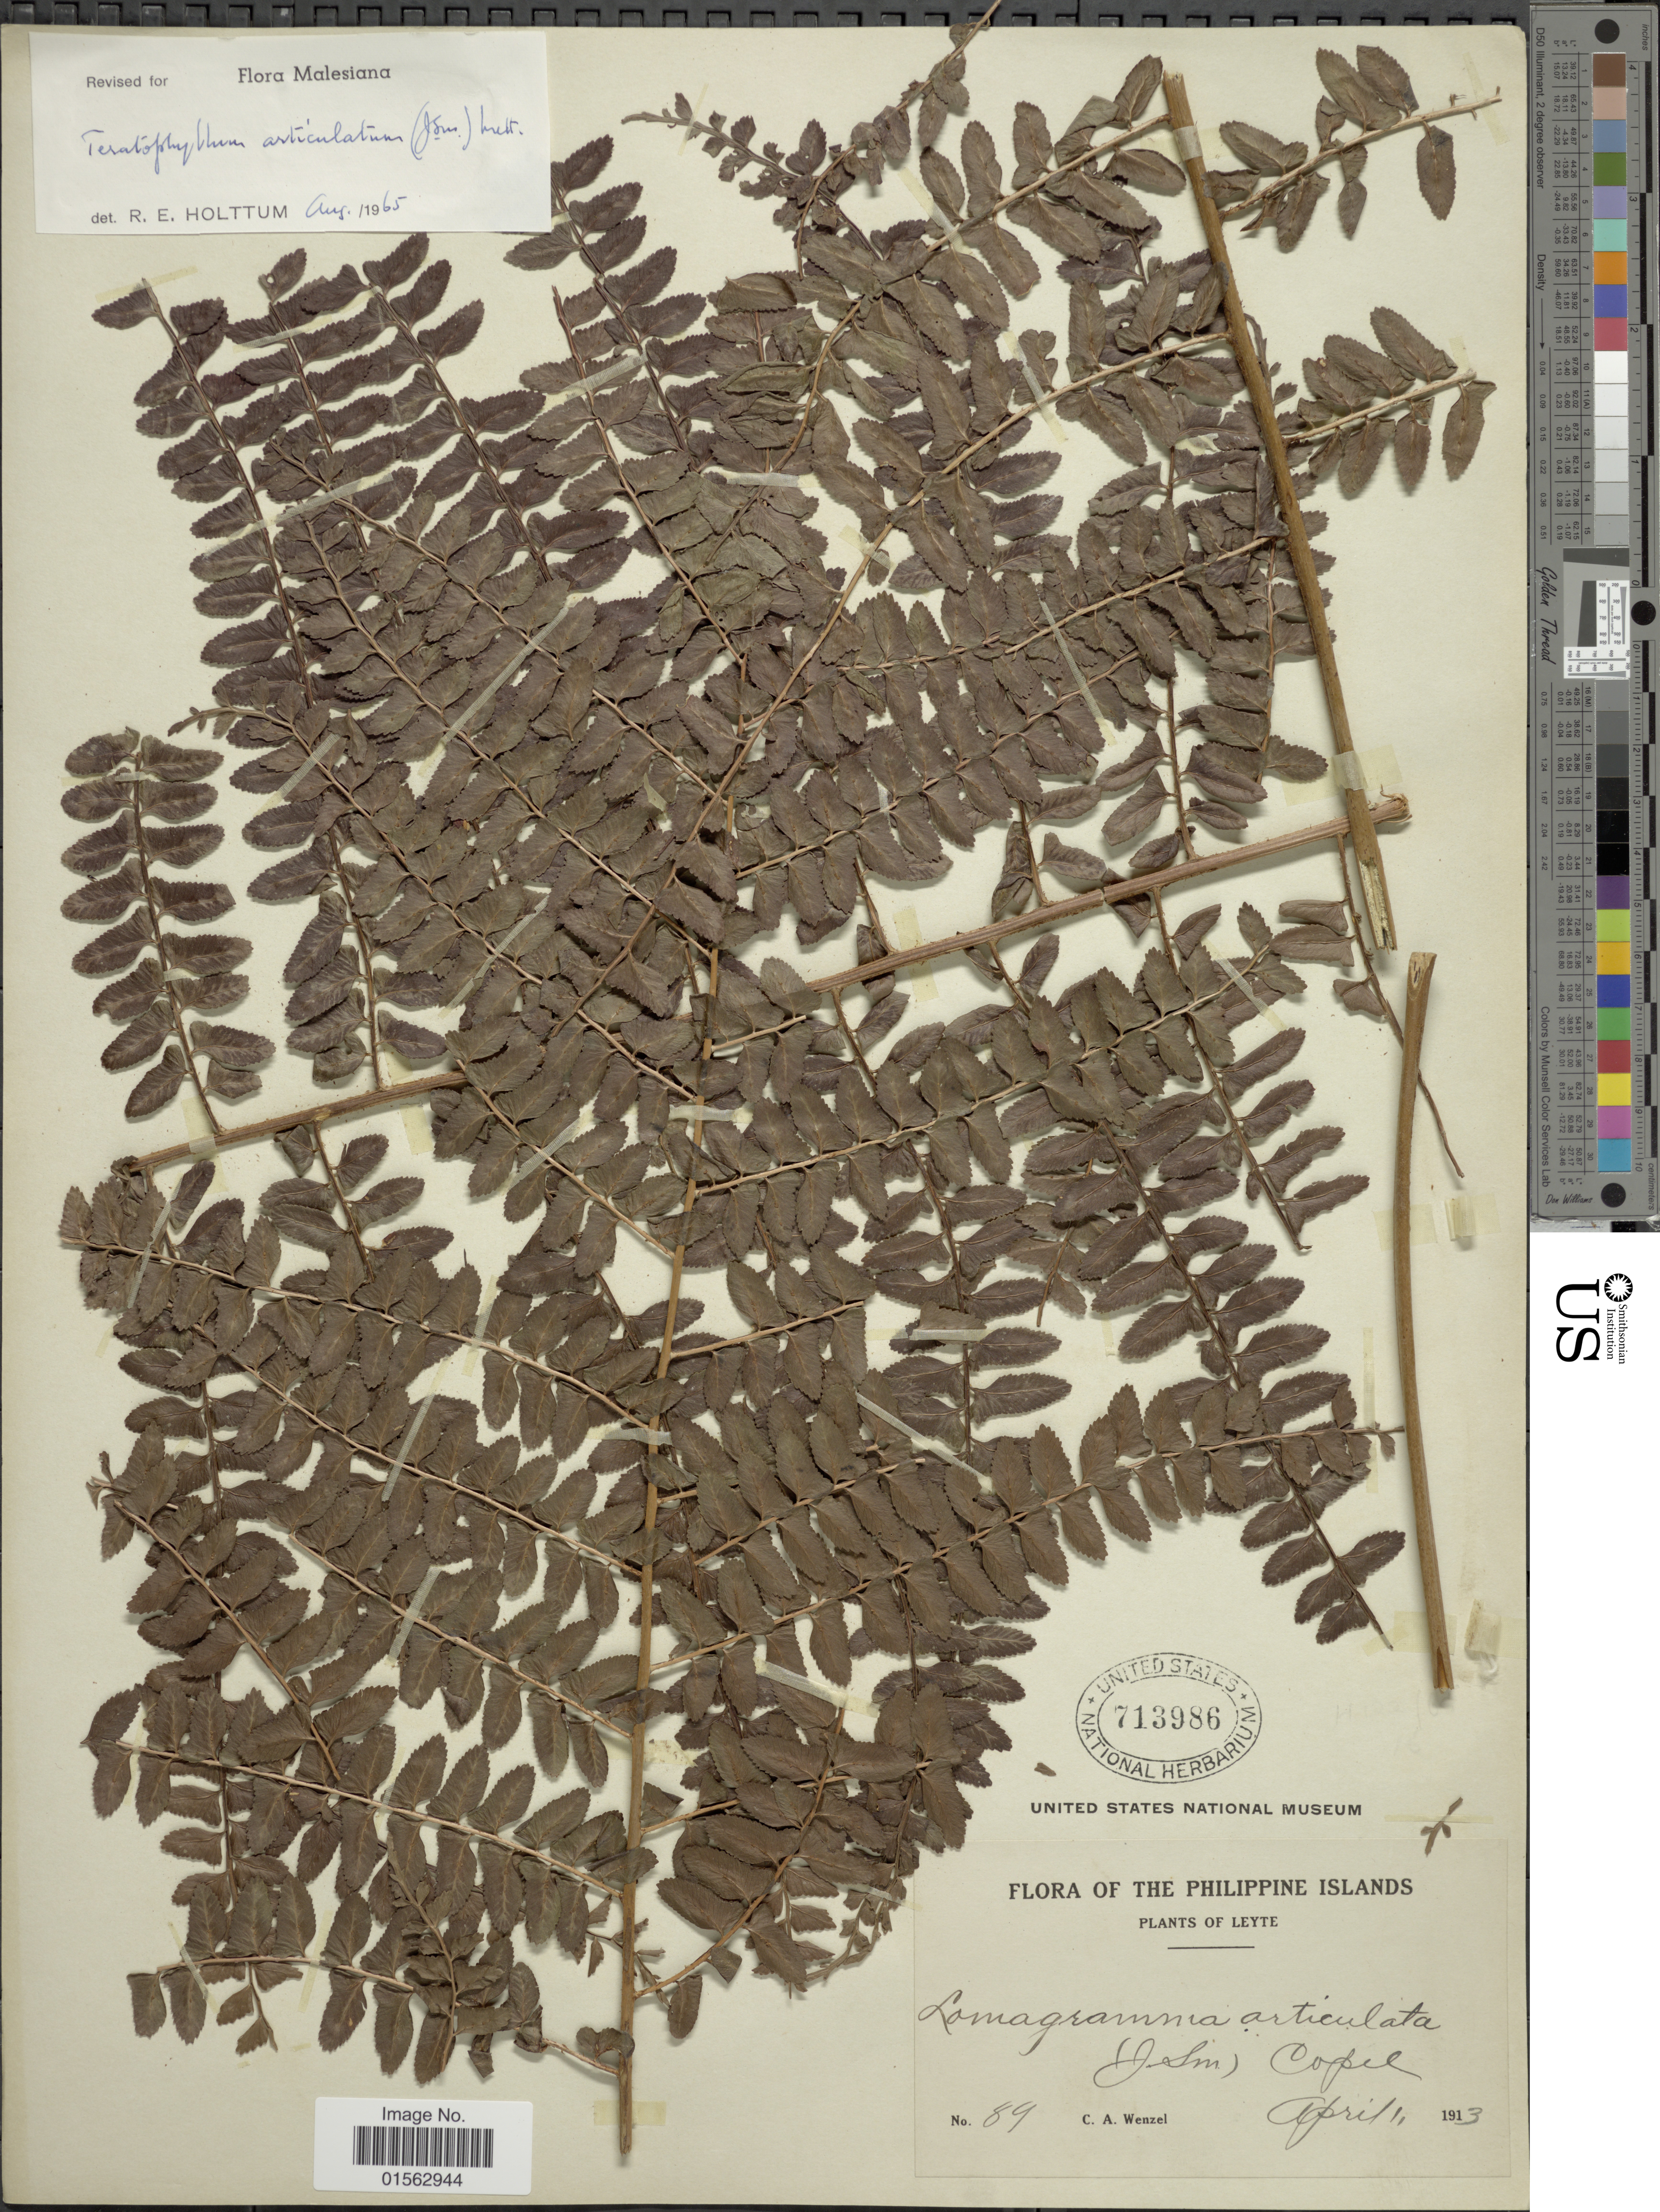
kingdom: Plantae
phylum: Tracheophyta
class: Polypodiopsida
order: Polypodiales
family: Dryopteridaceae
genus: Teratophyllum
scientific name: Teratophyllum articulatum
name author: (J. Sm.) Mett.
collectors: C. Wenzel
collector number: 89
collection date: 1913-04-01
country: Philippines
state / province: Eastern Visayas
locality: Philippine Islands, Leyte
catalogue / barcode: US 713986